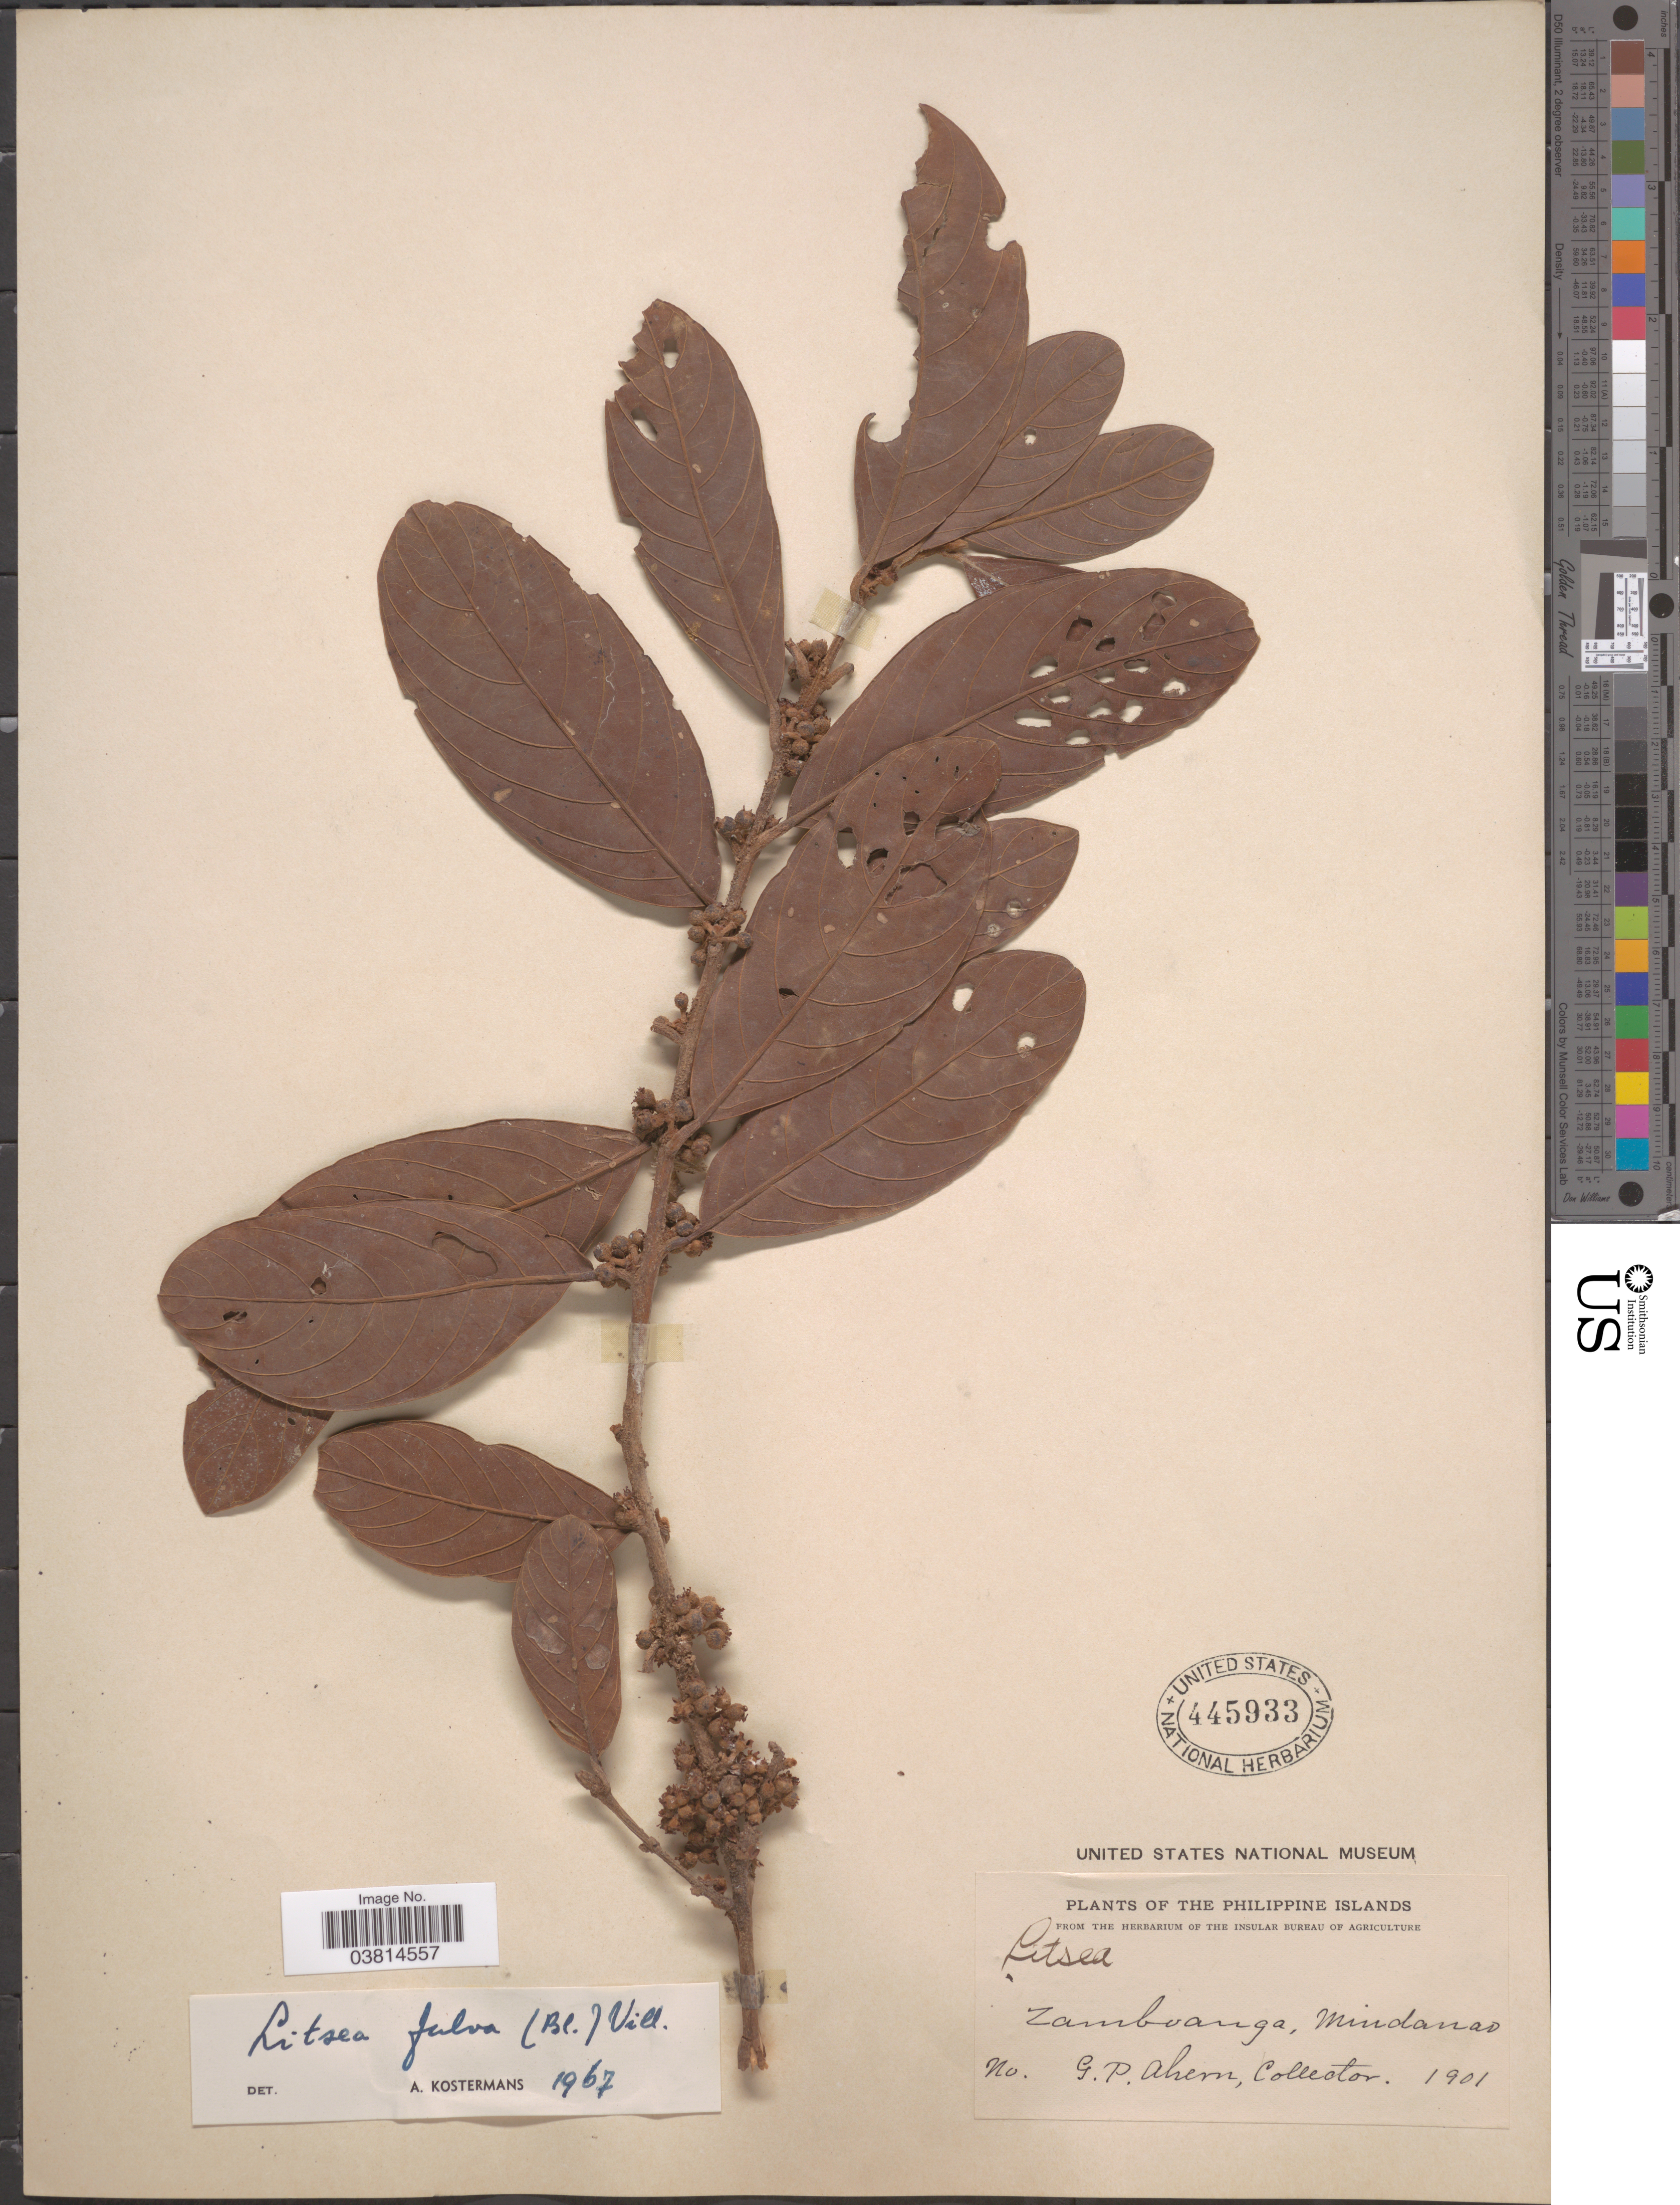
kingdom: Plantae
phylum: Tracheophyta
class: Magnoliopsida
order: Laurales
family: Lauraceae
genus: Litsea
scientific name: Litsea fulva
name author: (Blume) Fern.-Vill.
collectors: G. Ahern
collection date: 1901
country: Philippines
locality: Zamboanga, Mindanao.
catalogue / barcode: US 445933